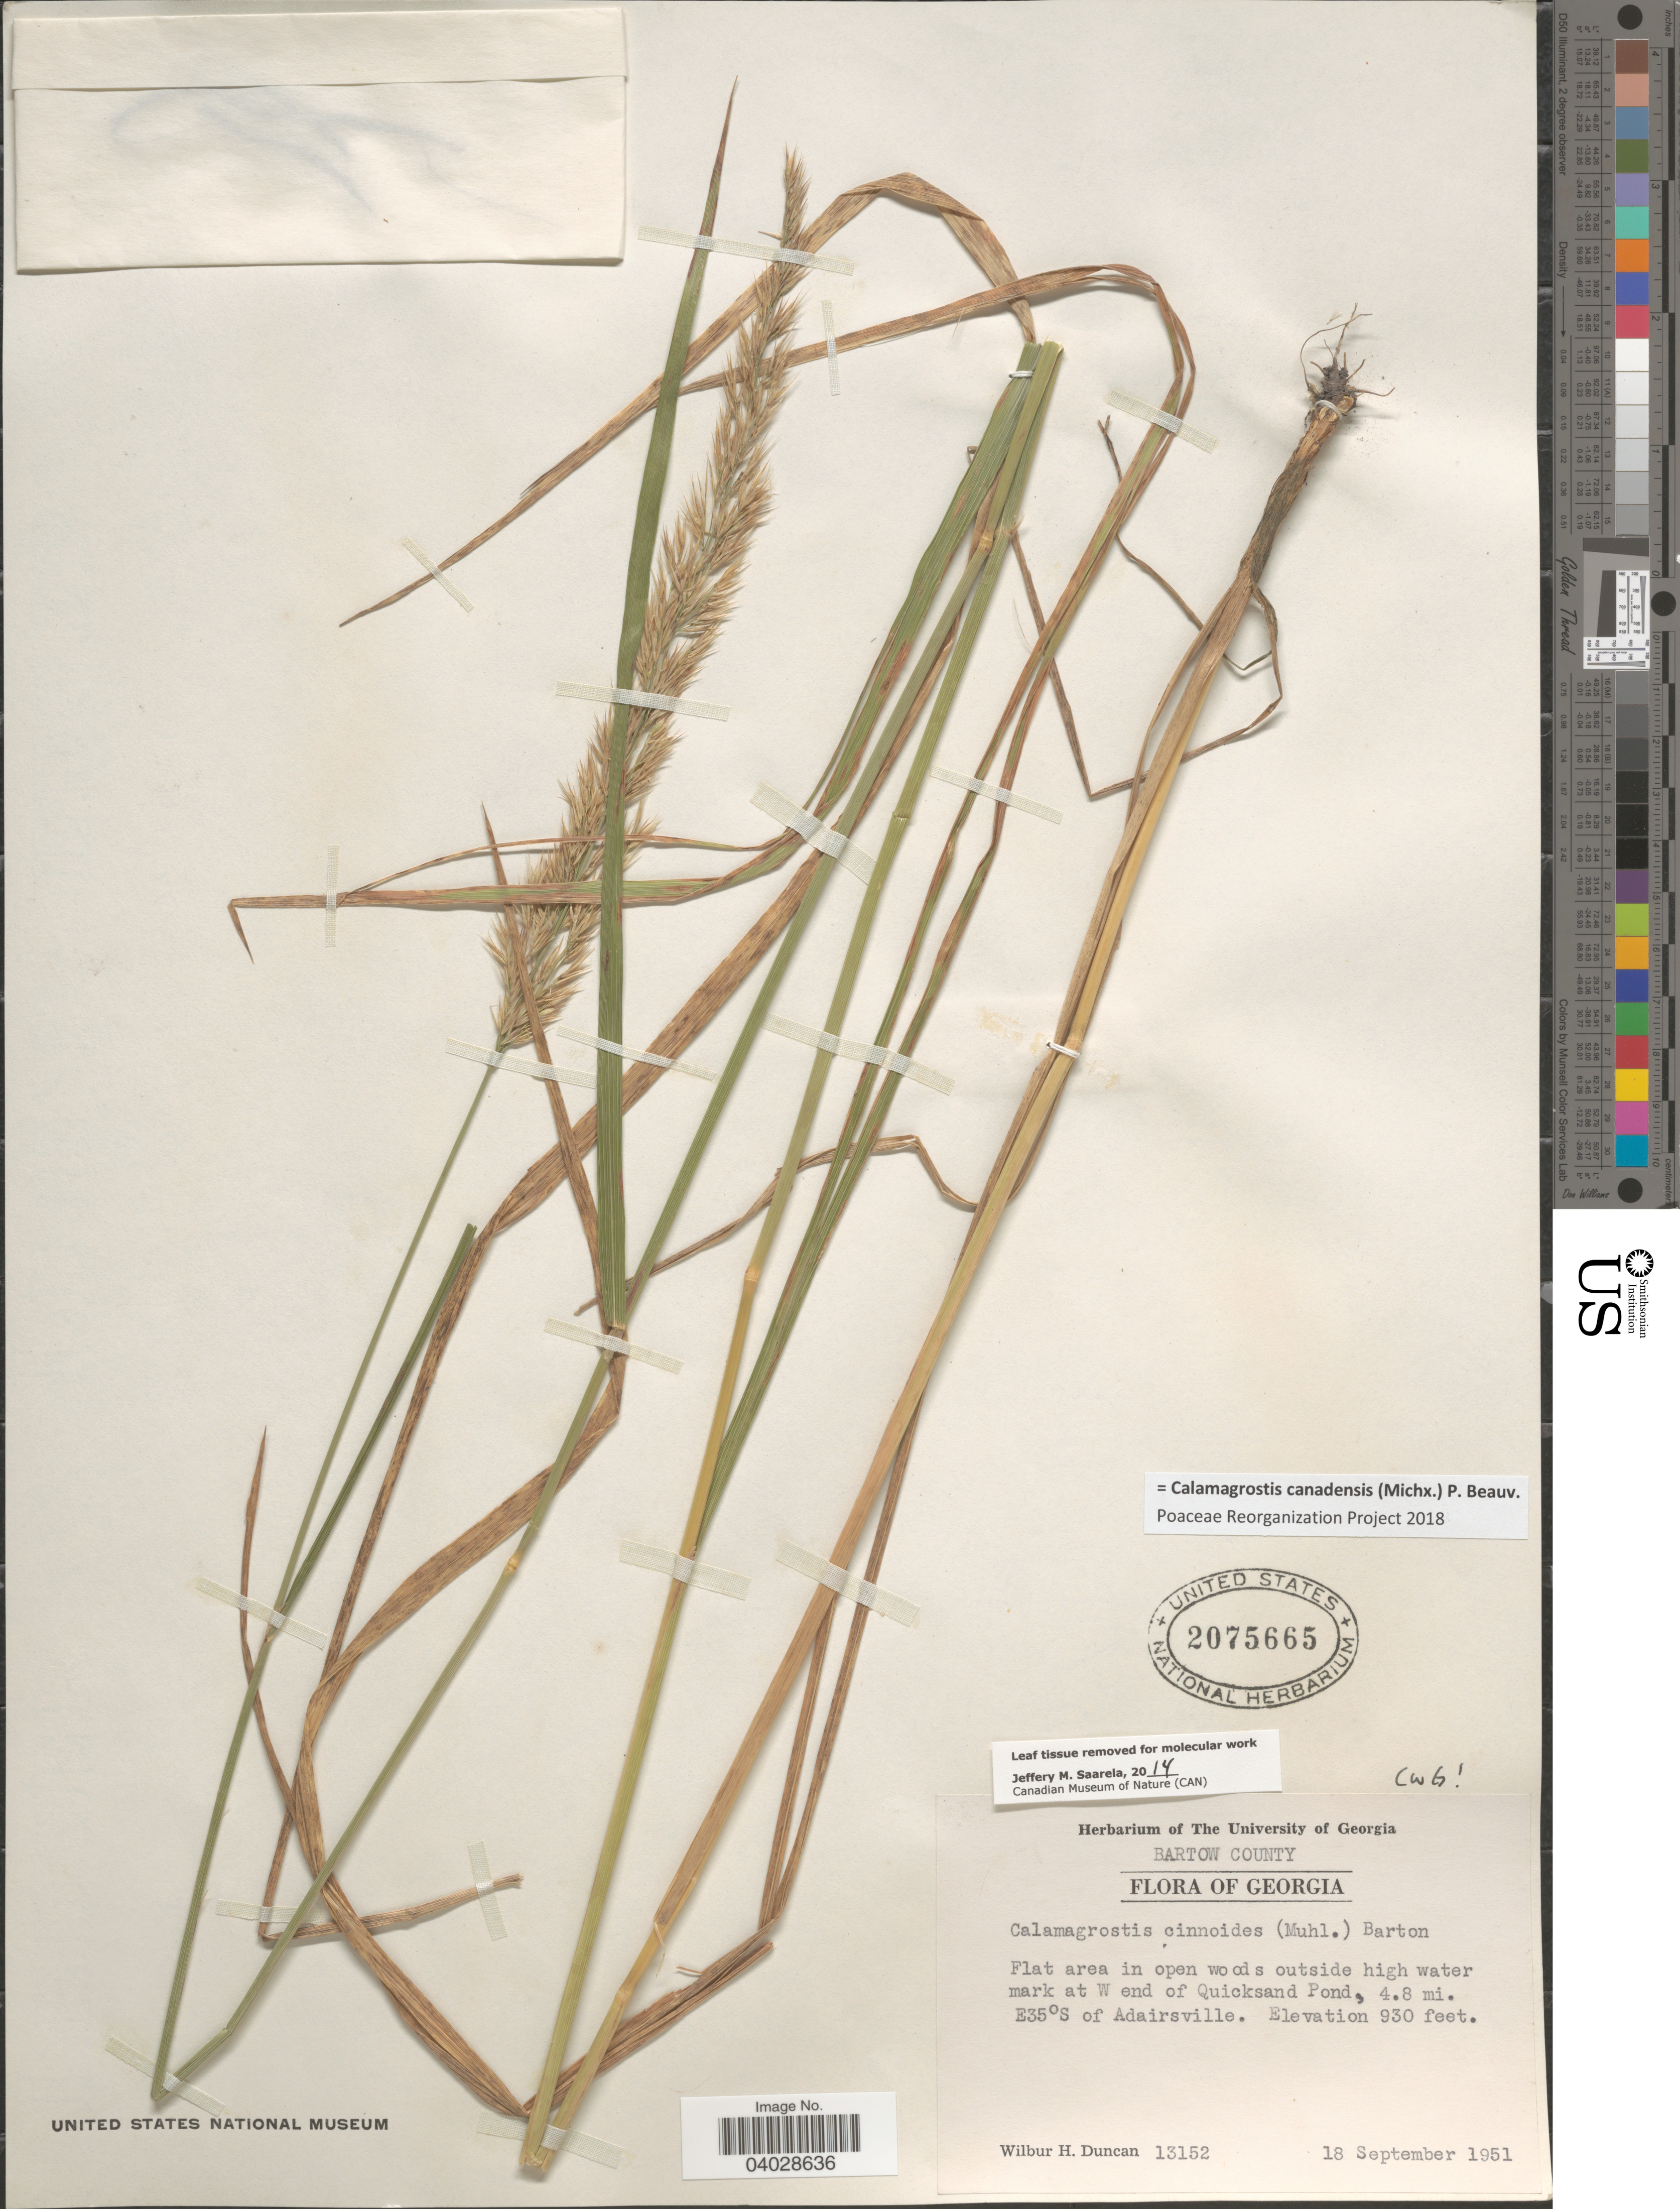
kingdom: Plantae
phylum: Tracheophyta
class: Liliopsida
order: Poales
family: Poaceae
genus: Calamagrostis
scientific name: Calamagrostis canadensis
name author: (Michx.) P. Beauv.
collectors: W. H. Duncan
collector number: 13152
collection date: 1951-09-18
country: United States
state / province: Georgia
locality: Bartow County. Flat area in open woods outside high water mark at W end of Quicksand Pond, 4.8 mi. E35ºS of Adairsville.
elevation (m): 283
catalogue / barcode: US 2075665